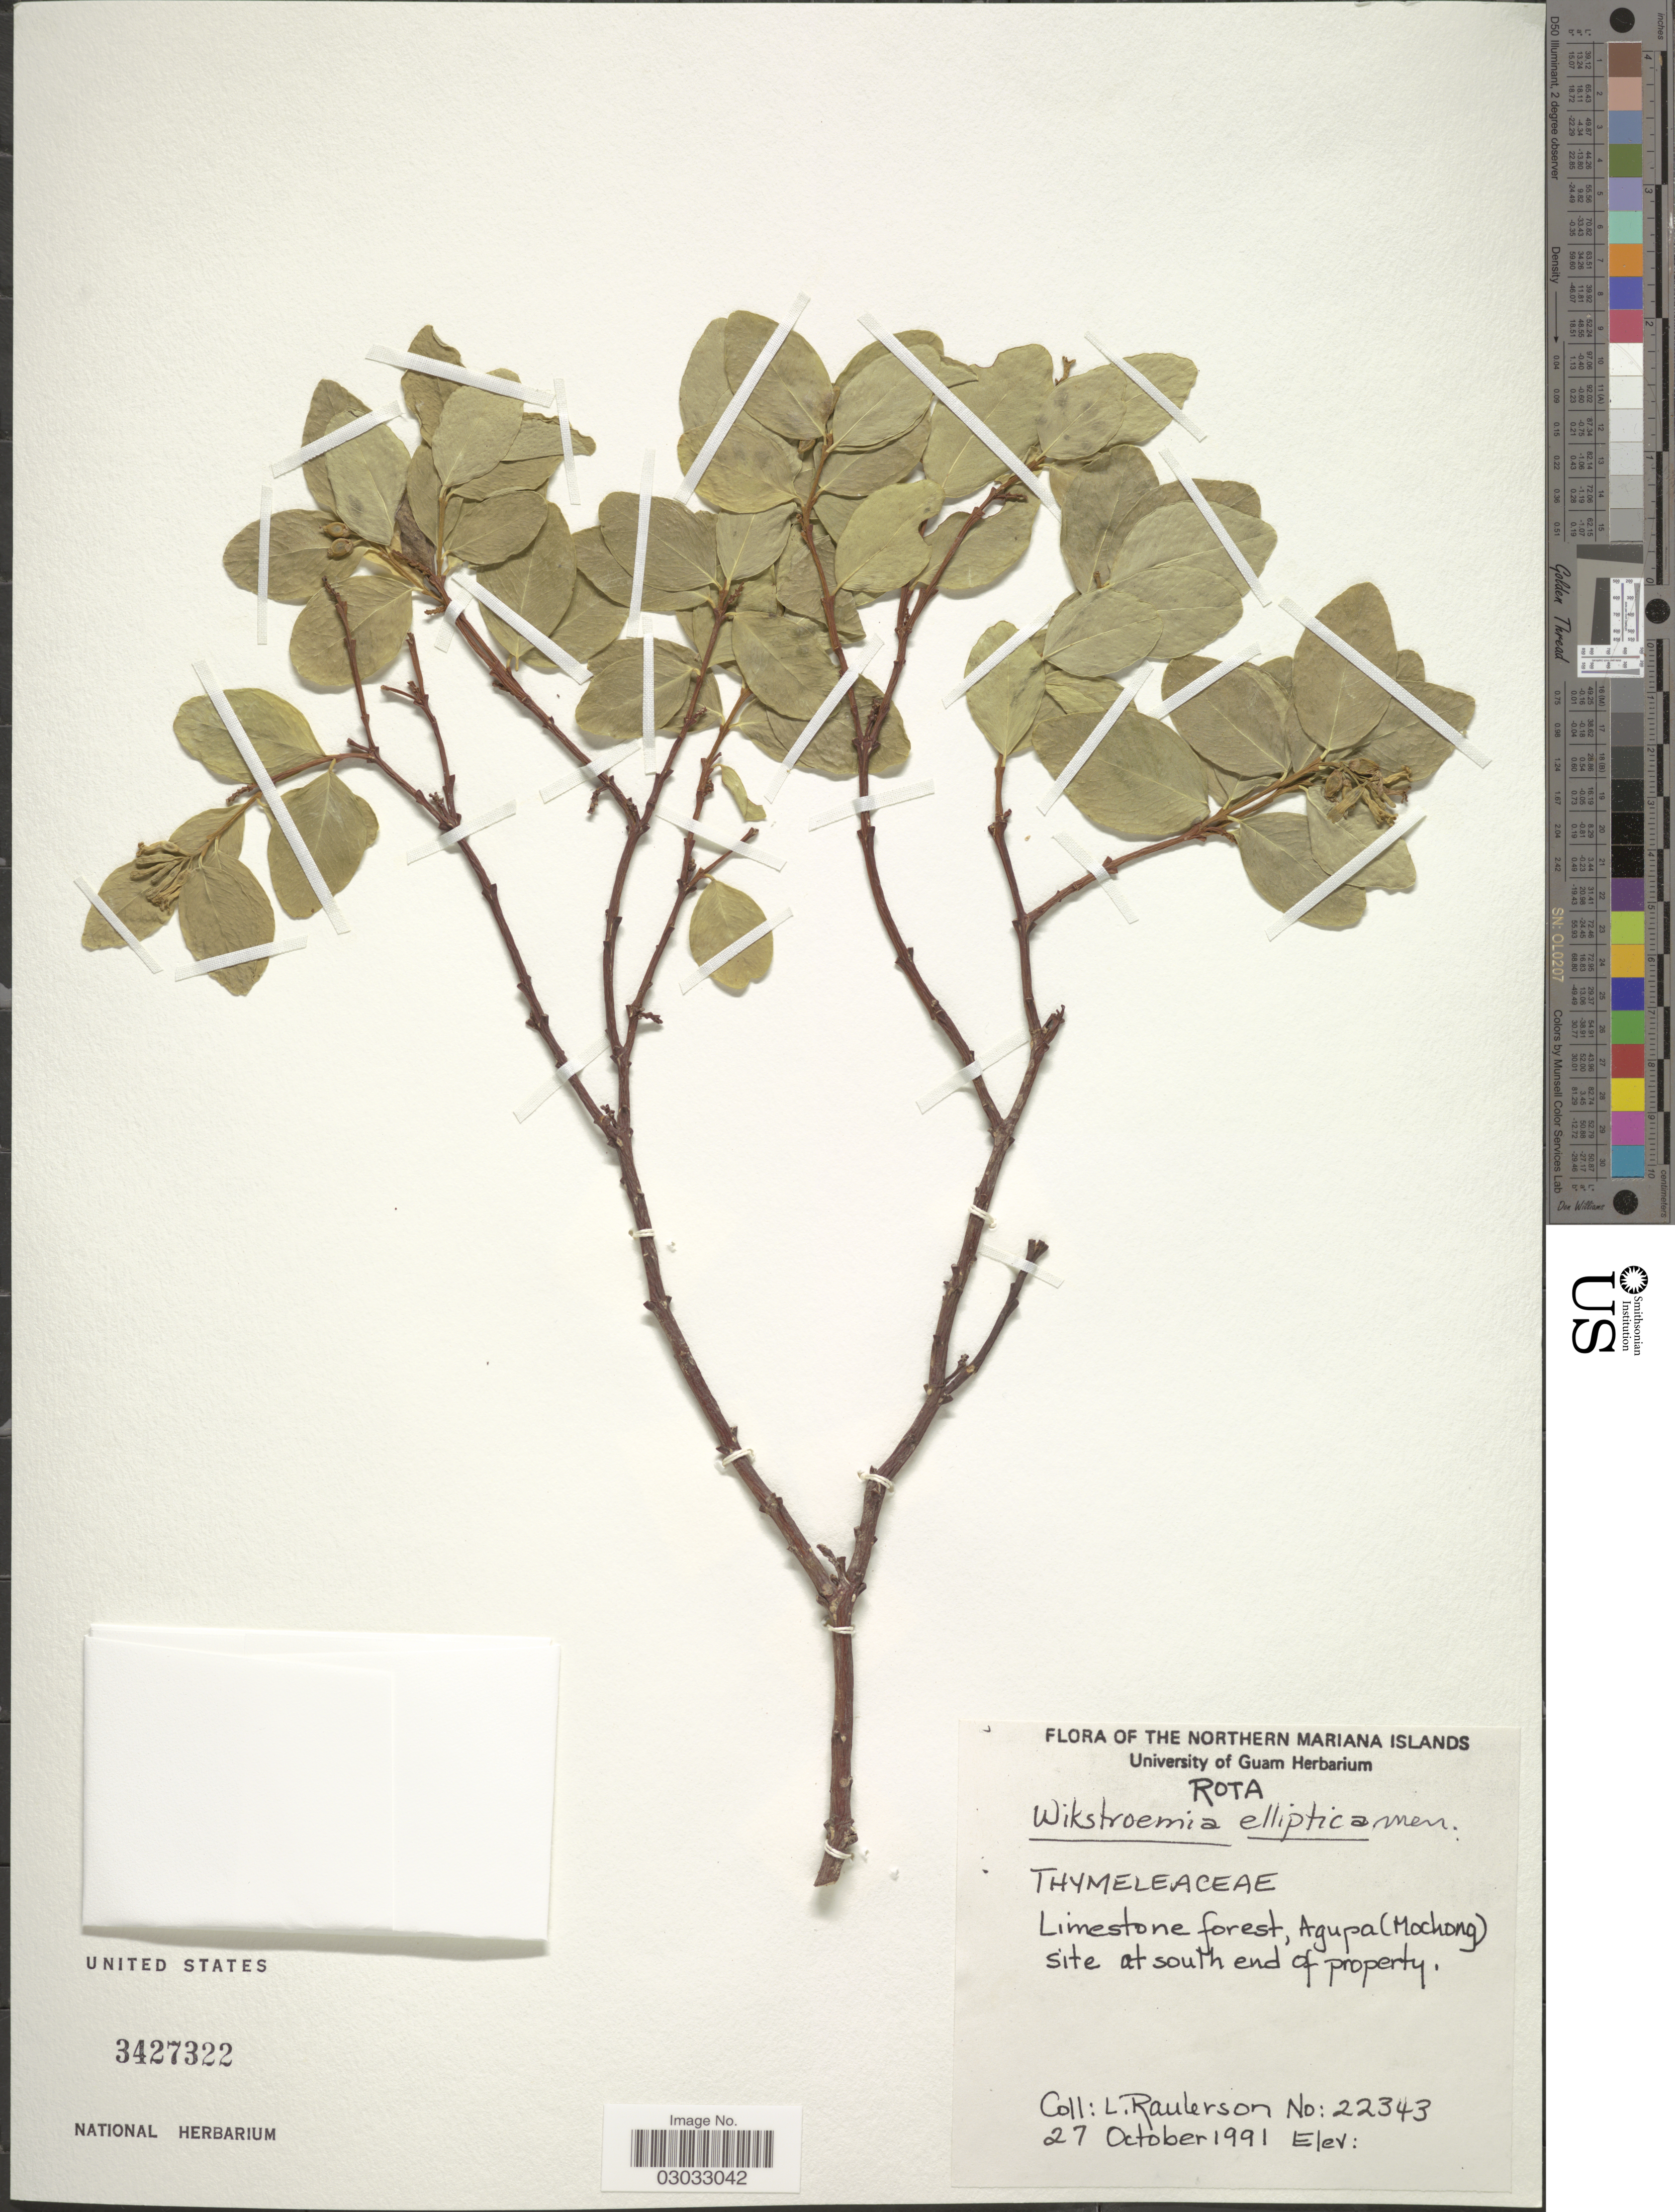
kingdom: Plantae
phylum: Tracheophyta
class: Magnoliopsida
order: Malvales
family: Thymelaeaceae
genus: Wikstroemia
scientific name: Wikstroemia elliptica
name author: Merr.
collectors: L. Raulerson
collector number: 22343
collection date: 1991-10-27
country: Northern Mariana Islands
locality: Rota, Limestone forest, Agupa (Mochong) site at south end of property.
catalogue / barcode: US 3427322